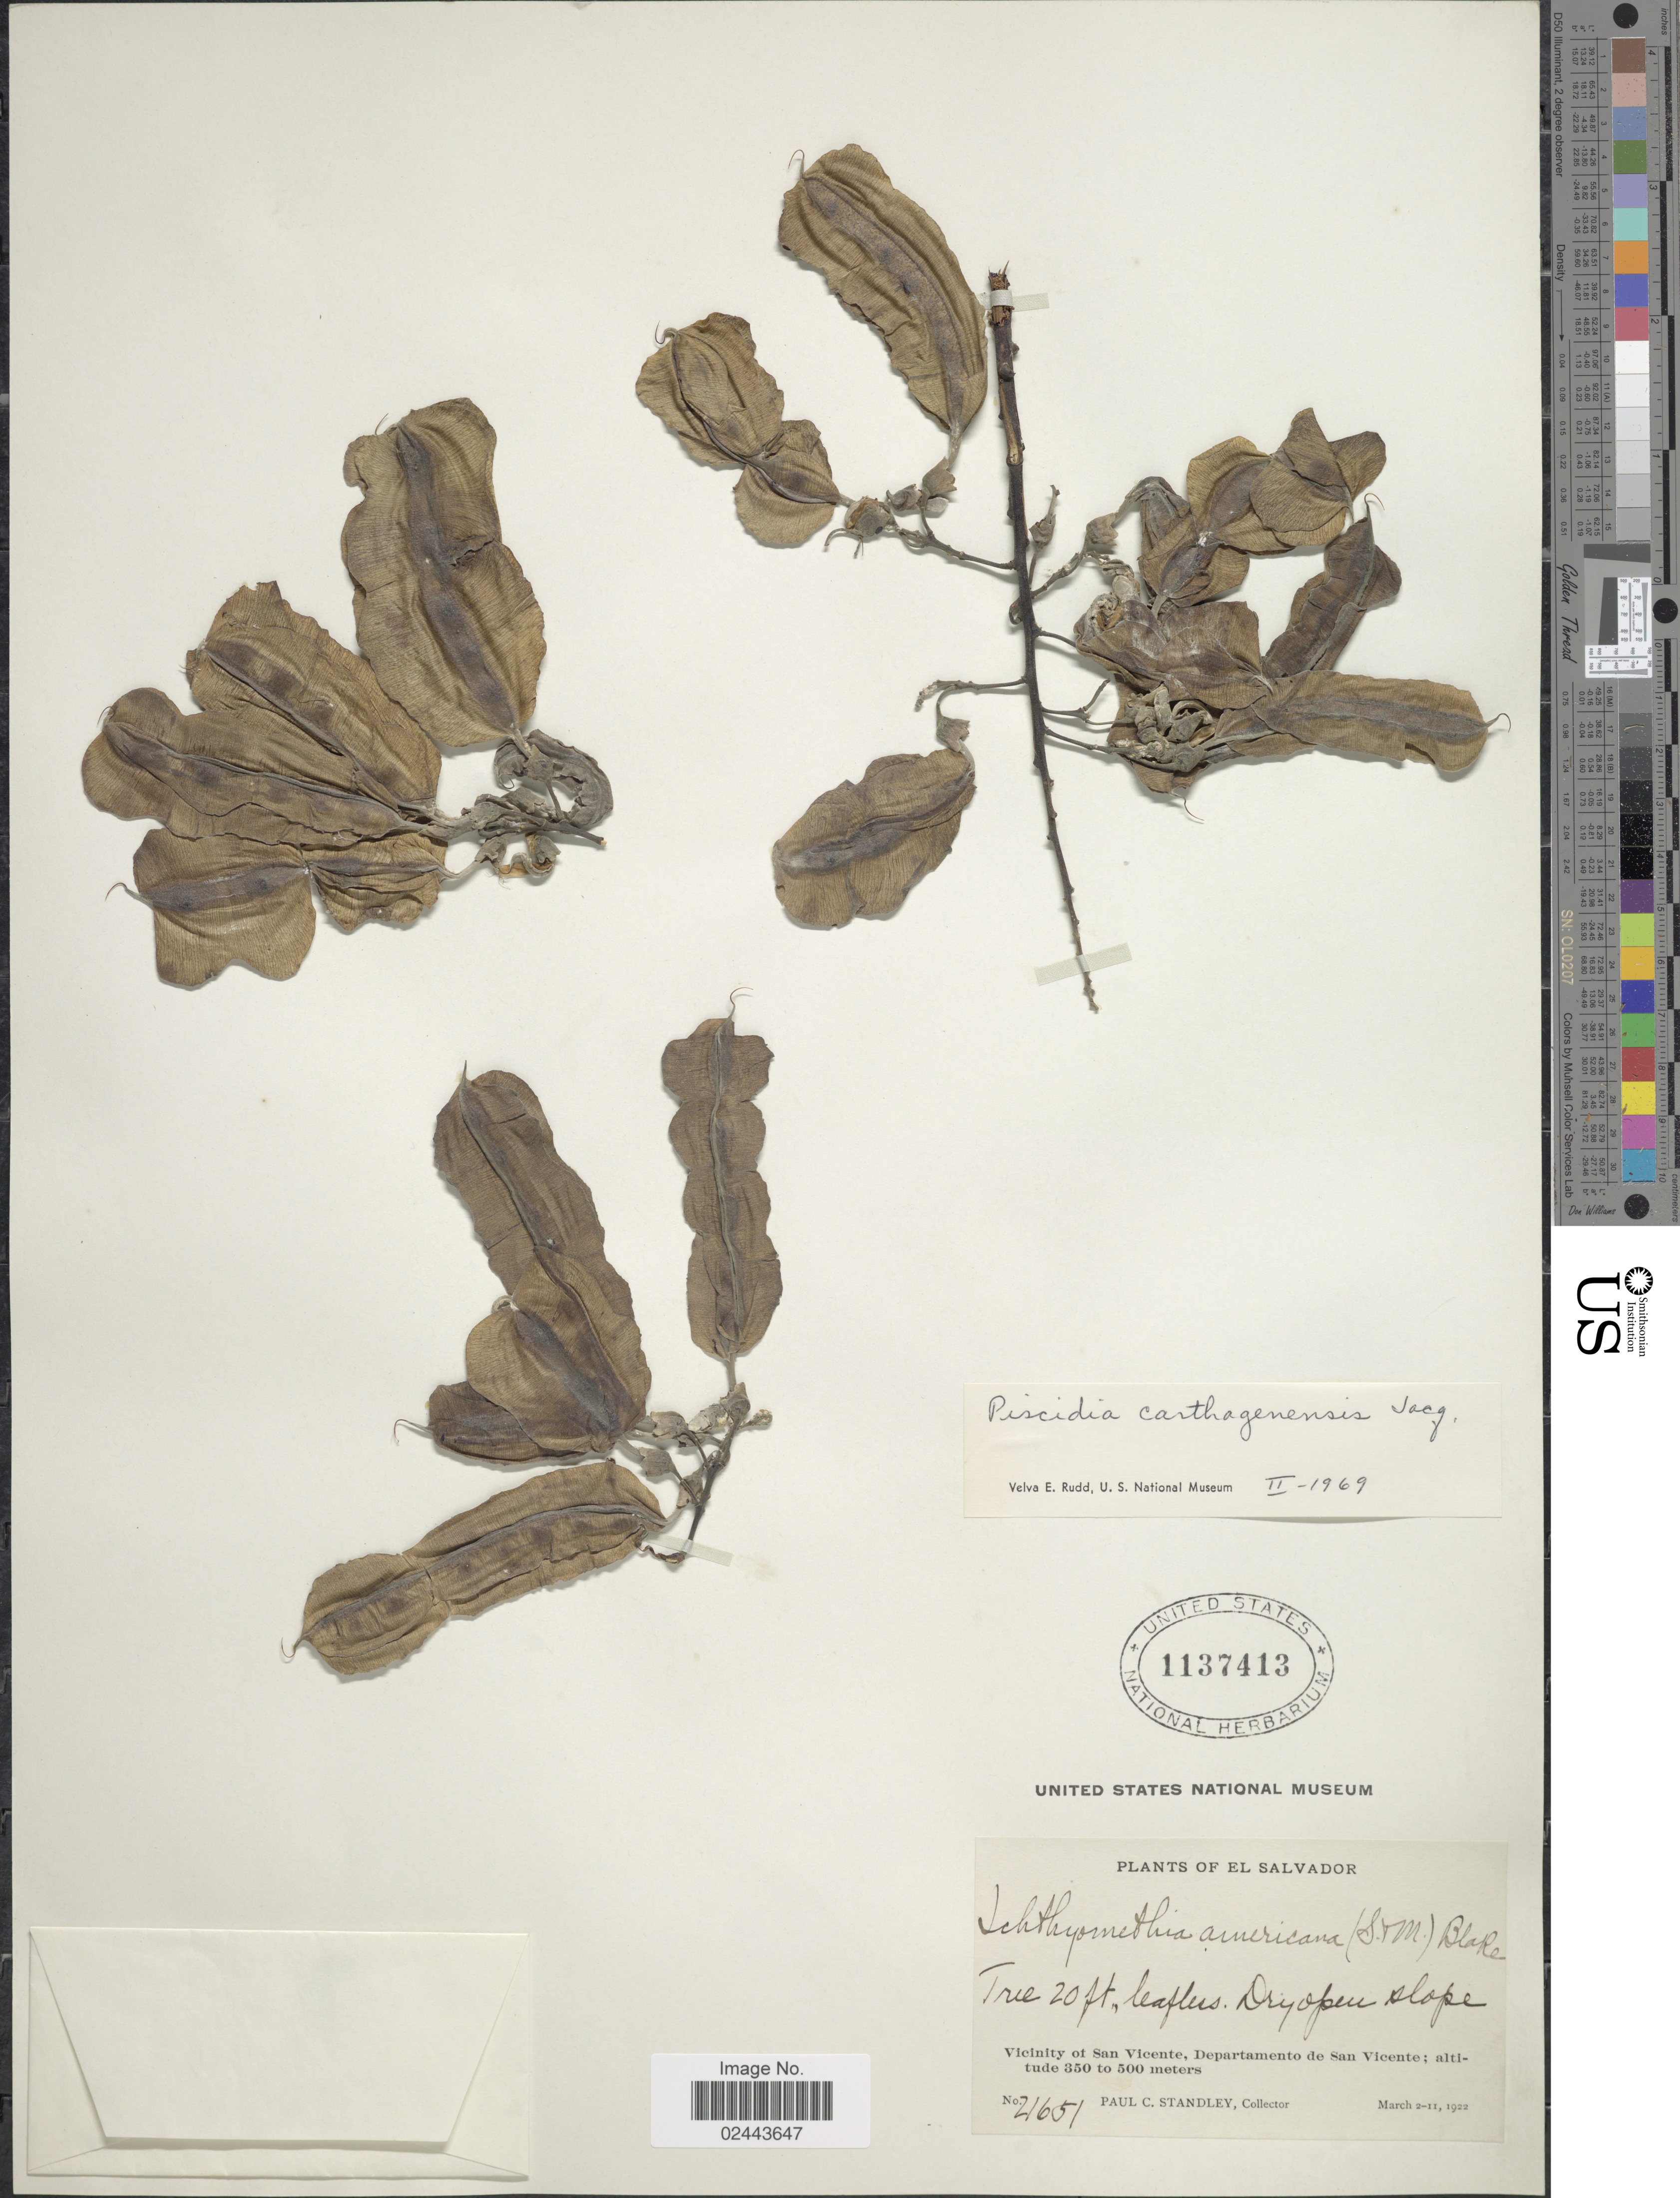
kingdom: Plantae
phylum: Tracheophyta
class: Magnoliopsida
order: Fabales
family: Fabaceae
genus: Piscidia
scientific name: Piscidia carthagenensis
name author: Jacq.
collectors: P. C. Standley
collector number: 21651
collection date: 1922-03-02/1922-03-11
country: El Salvador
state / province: San Vincente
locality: Vicinity of San Vicento, Departamento de San Vicente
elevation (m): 350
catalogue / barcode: US 1137413